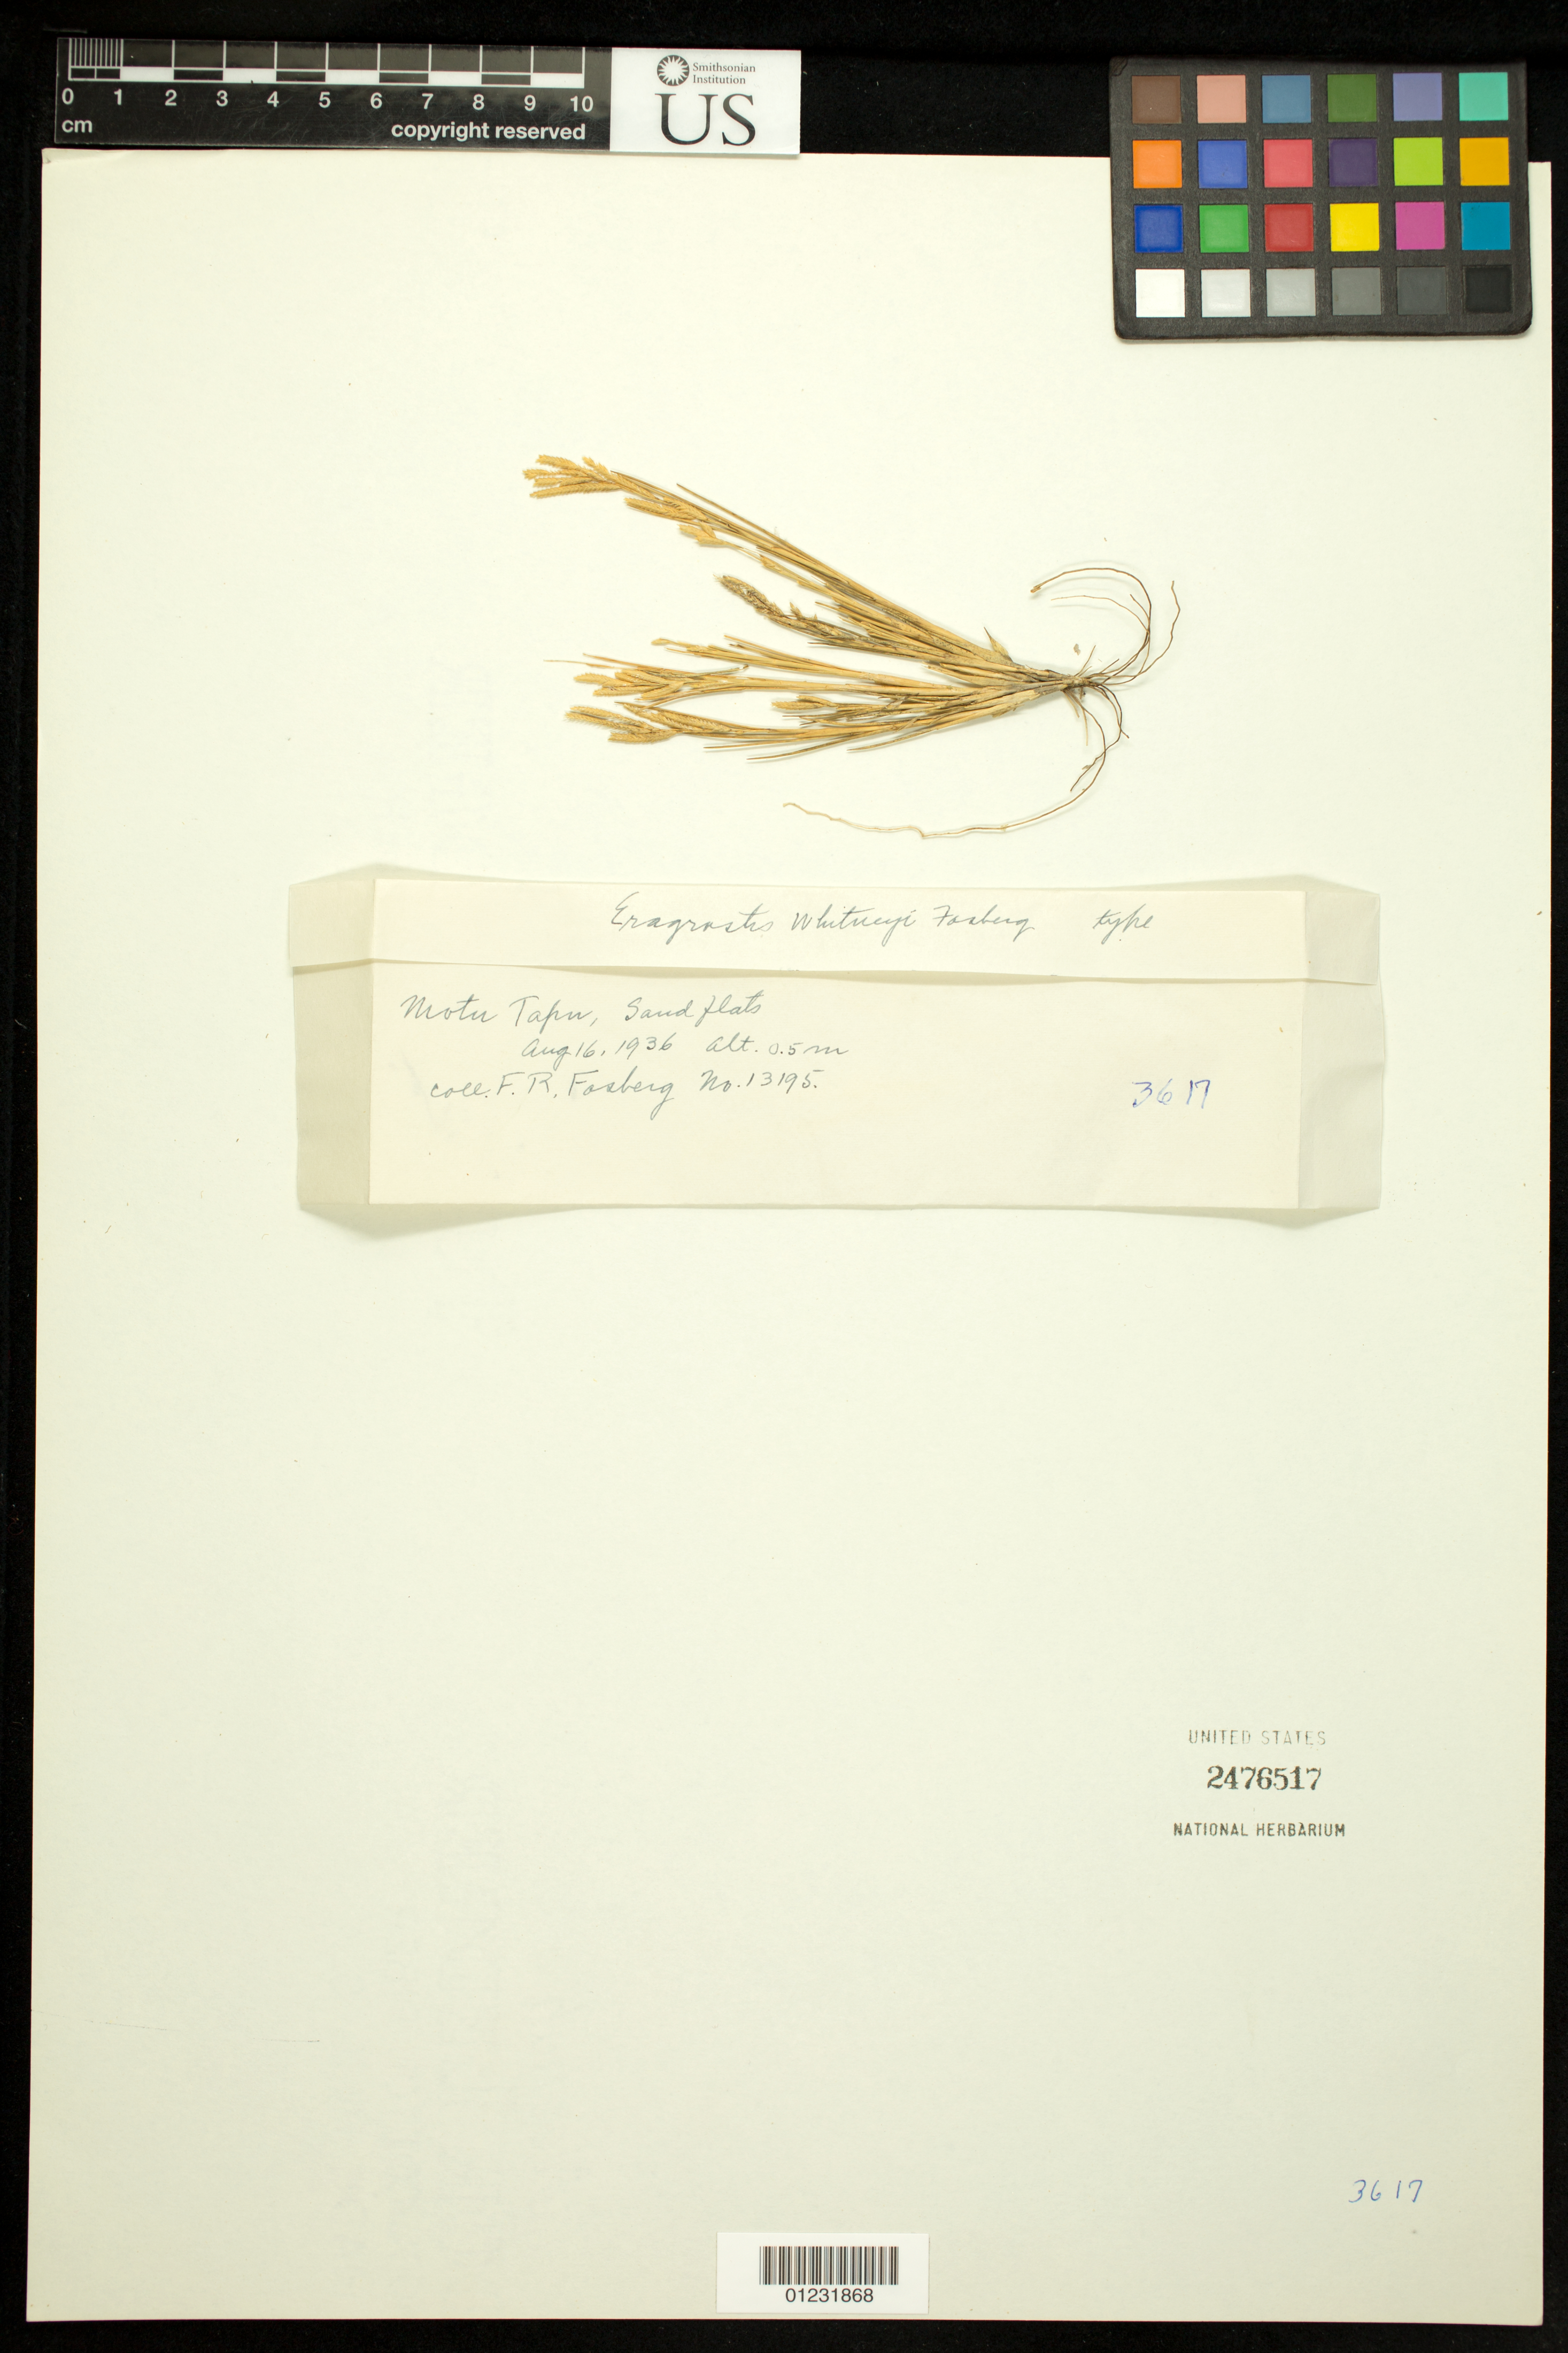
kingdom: Plantae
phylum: Tracheophyta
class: Liliopsida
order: Poales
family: Poaceae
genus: Eragrostis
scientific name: Eragrostis whitneyi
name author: Fosberg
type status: Isotype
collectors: F. R. Fosberg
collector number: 13195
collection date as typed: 16 Aug 1936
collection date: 1936-08-16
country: Kiribati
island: Kiritimati [Christmas] Atoll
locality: Matu Tapu.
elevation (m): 0.5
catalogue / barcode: US 2476517